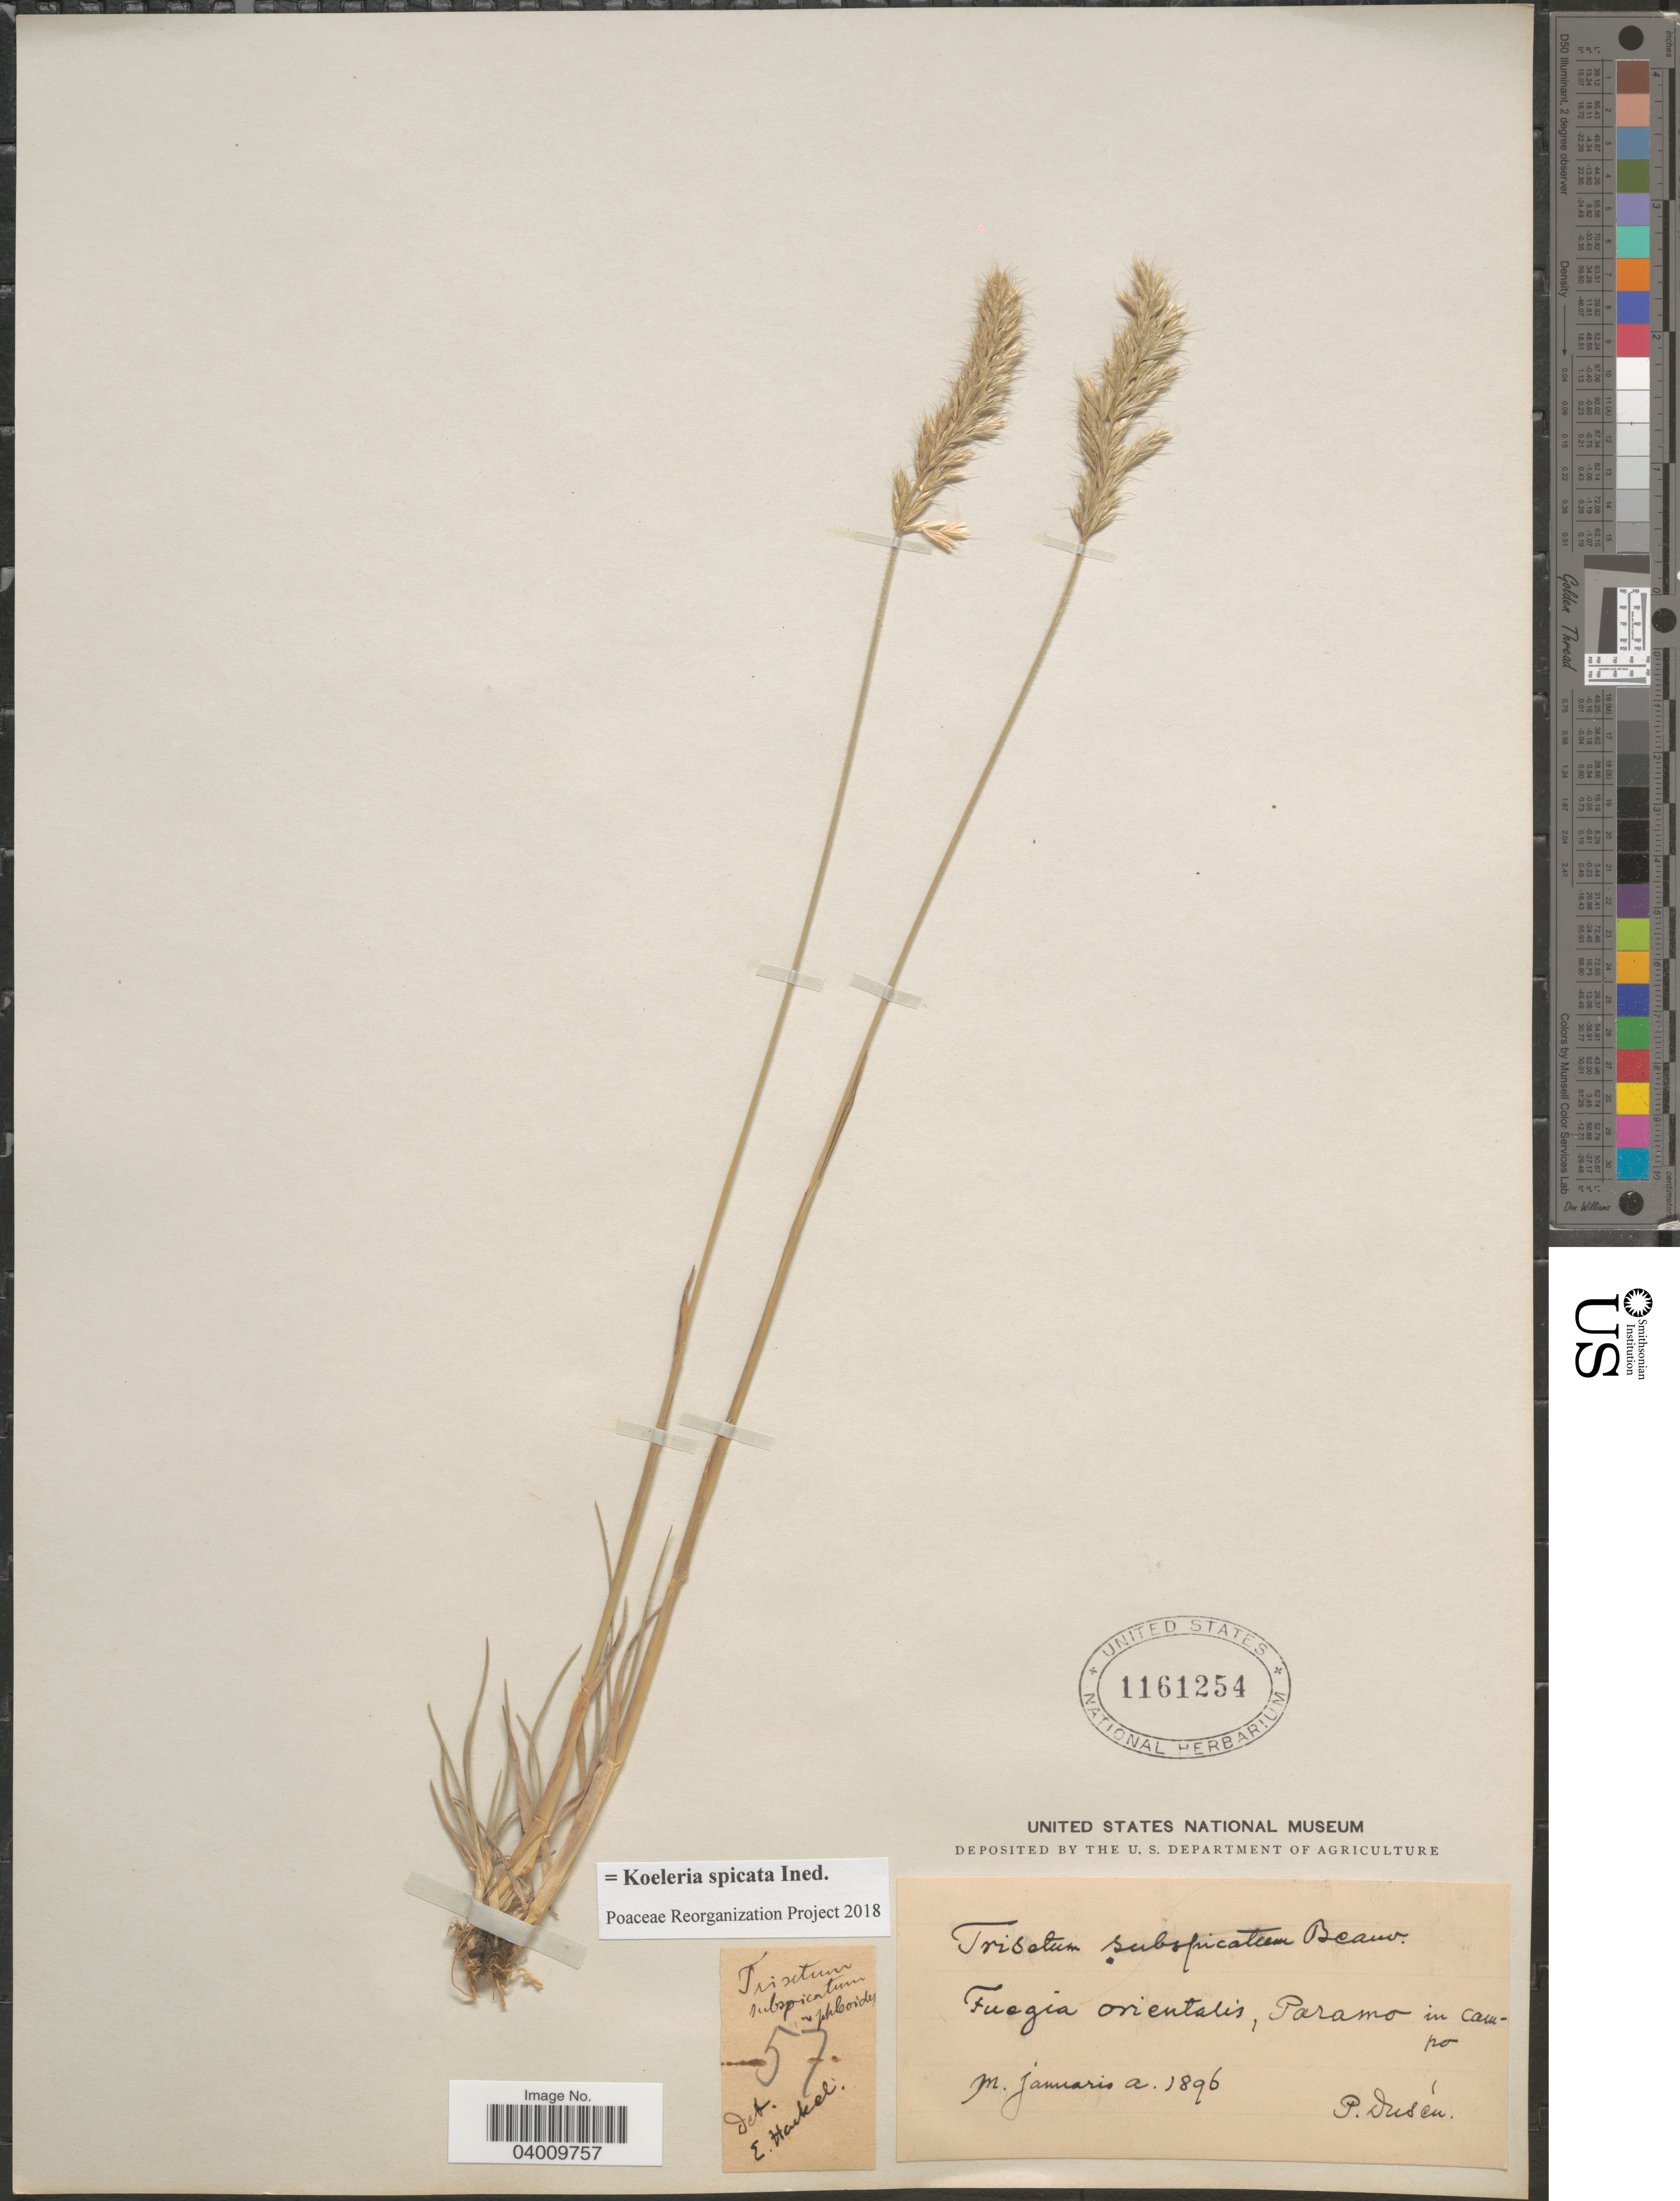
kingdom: Plantae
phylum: Tracheophyta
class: Liliopsida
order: Poales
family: Poaceae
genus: Koeleria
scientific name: Koeleria spicata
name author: (L.) Barberá et al.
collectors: P. Dusén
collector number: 57?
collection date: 1896-01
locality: Fuegia orientalis, Paramo in campo.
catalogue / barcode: US 1161254